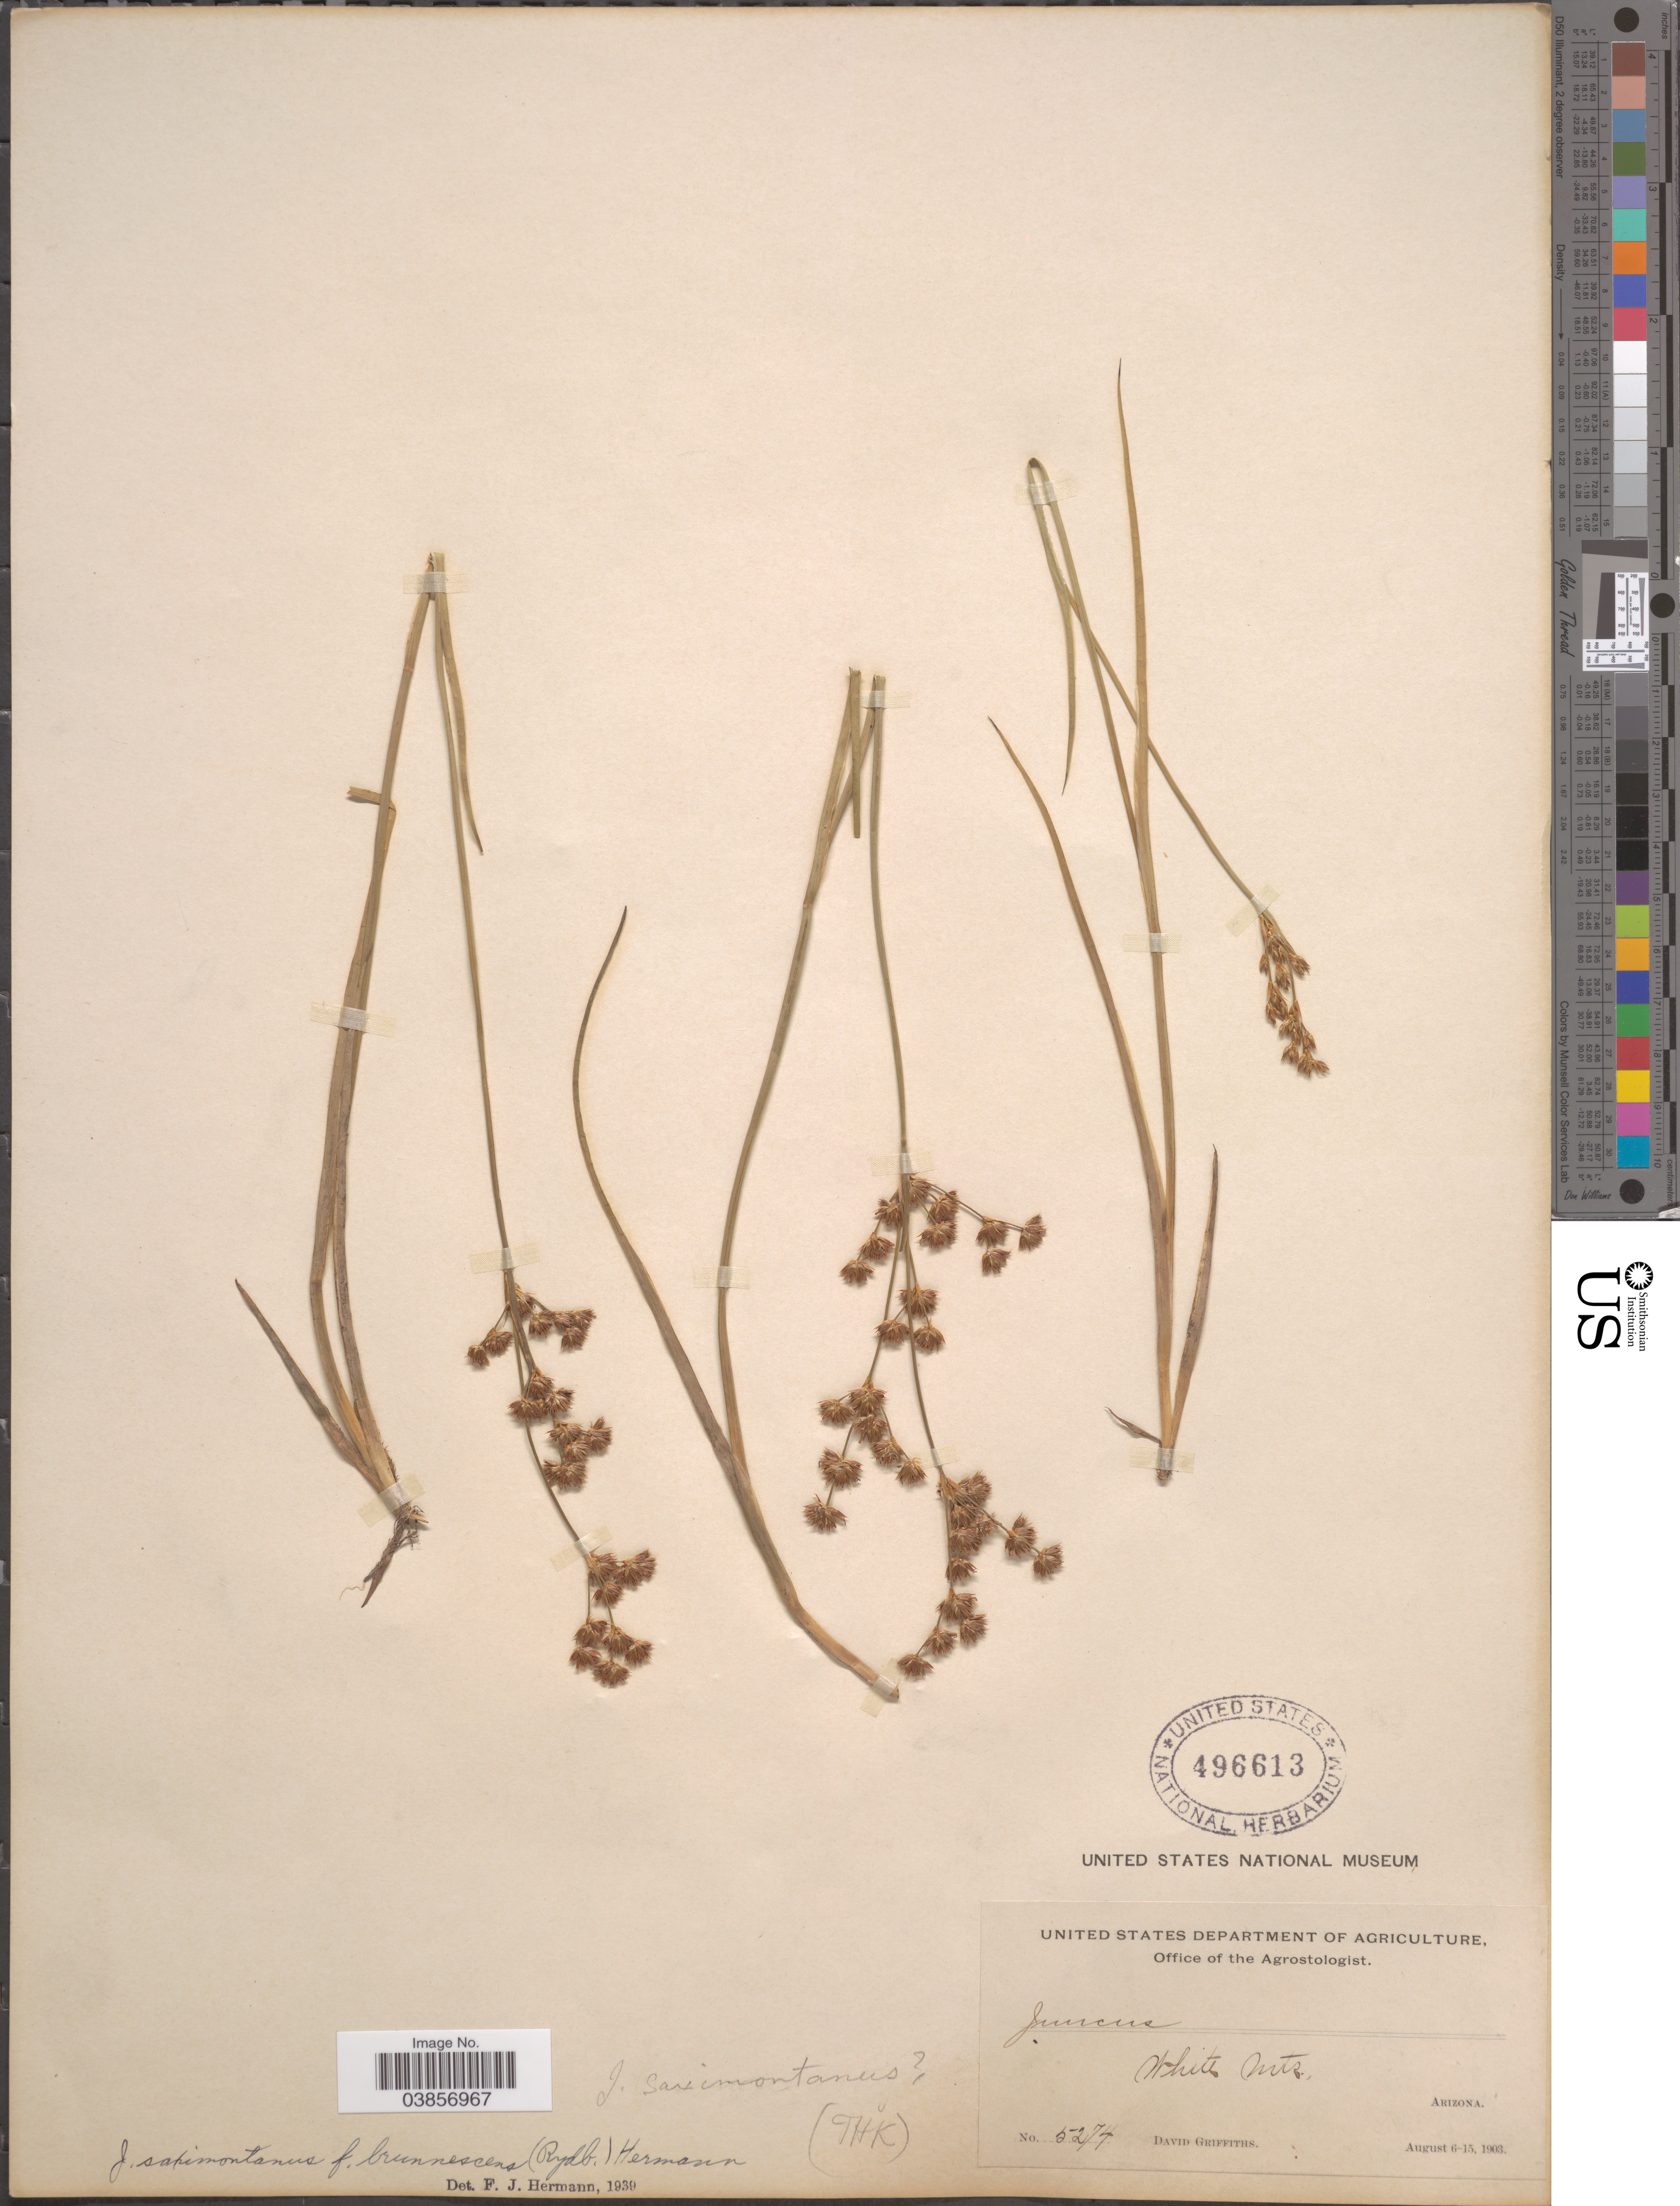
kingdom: Plantae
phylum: Tracheophyta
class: Liliopsida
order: Poales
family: Juncaceae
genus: Juncus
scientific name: Juncus saximontanus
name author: A. Nelson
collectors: D. Griffiths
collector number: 5274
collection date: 1903-08-06/1903-08-15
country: United States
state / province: Arizona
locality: White Mts.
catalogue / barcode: US 496613